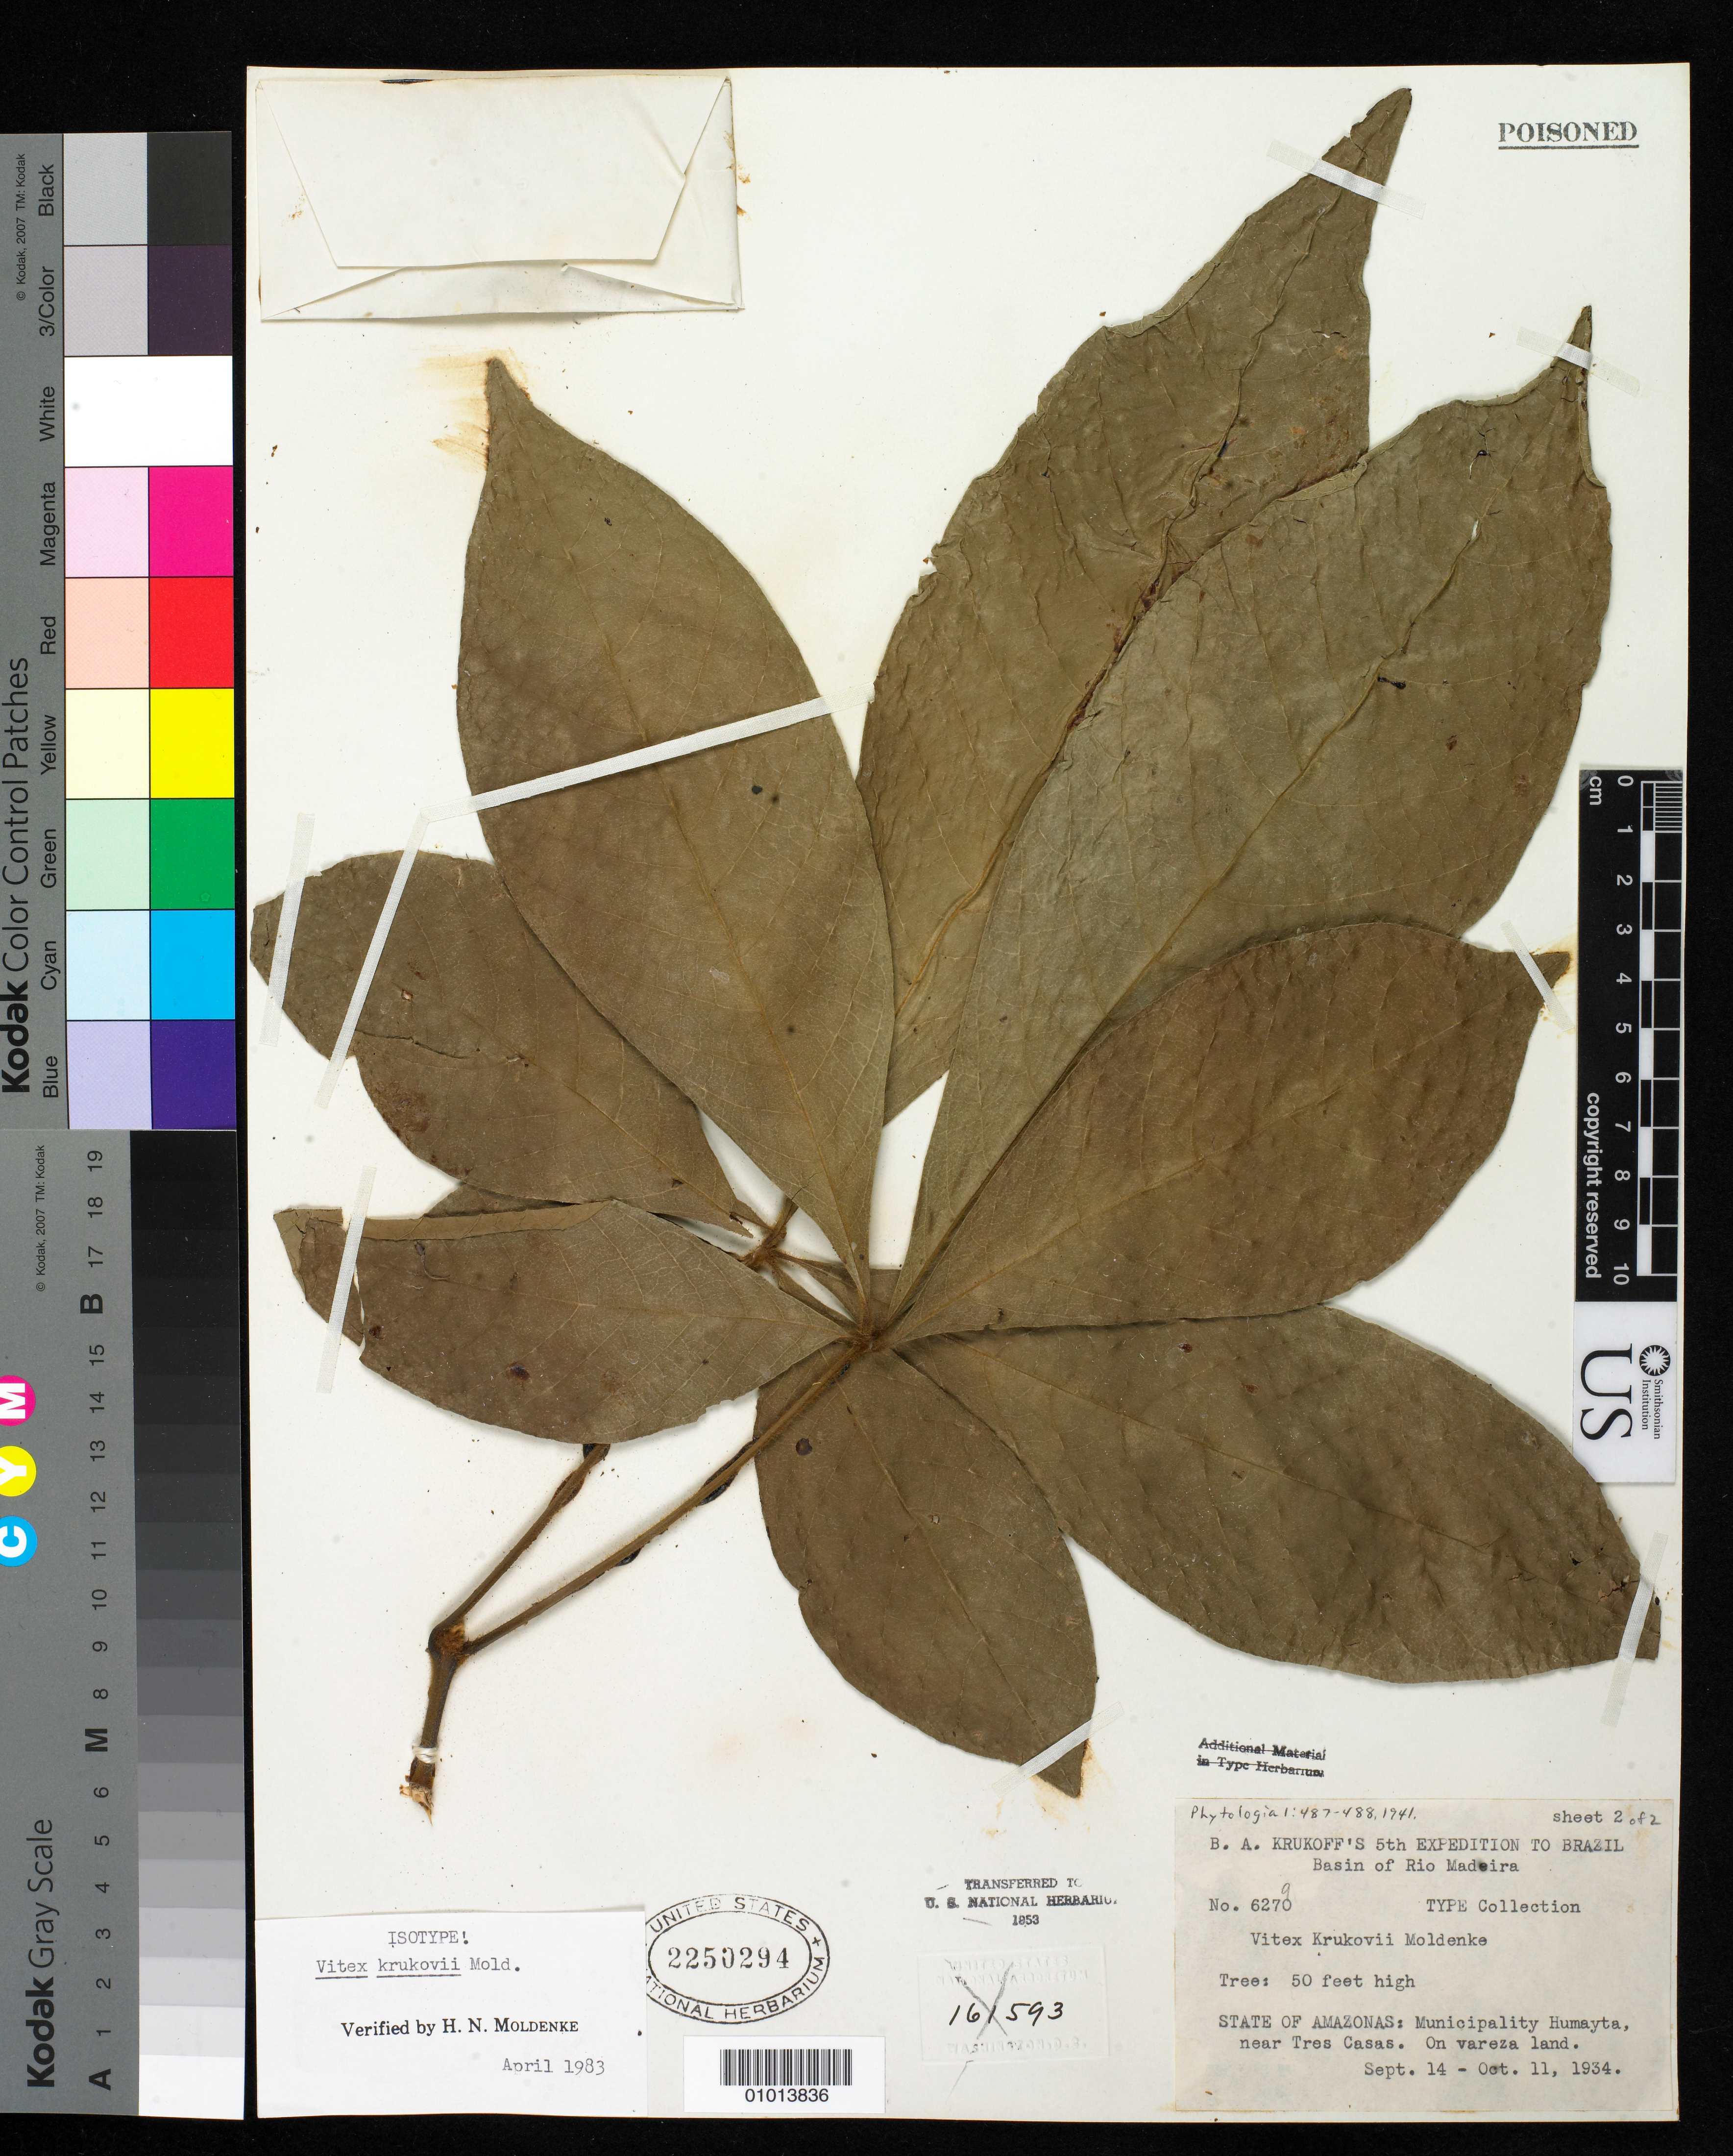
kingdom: Plantae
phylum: Tracheophyta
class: Magnoliopsida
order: Lamiales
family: Lamiaceae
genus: Vitex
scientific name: Vitex krukovii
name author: Moldenke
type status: Isotype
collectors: B. A. Krukoff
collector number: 6279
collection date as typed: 14 Sep 1934 to 11 Oct 1934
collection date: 1934-09-14/1934-10-11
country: Brazil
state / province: Amazonas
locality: Humayta. Near Tres Casas, basin of Rio Madeira.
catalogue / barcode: US 2250294